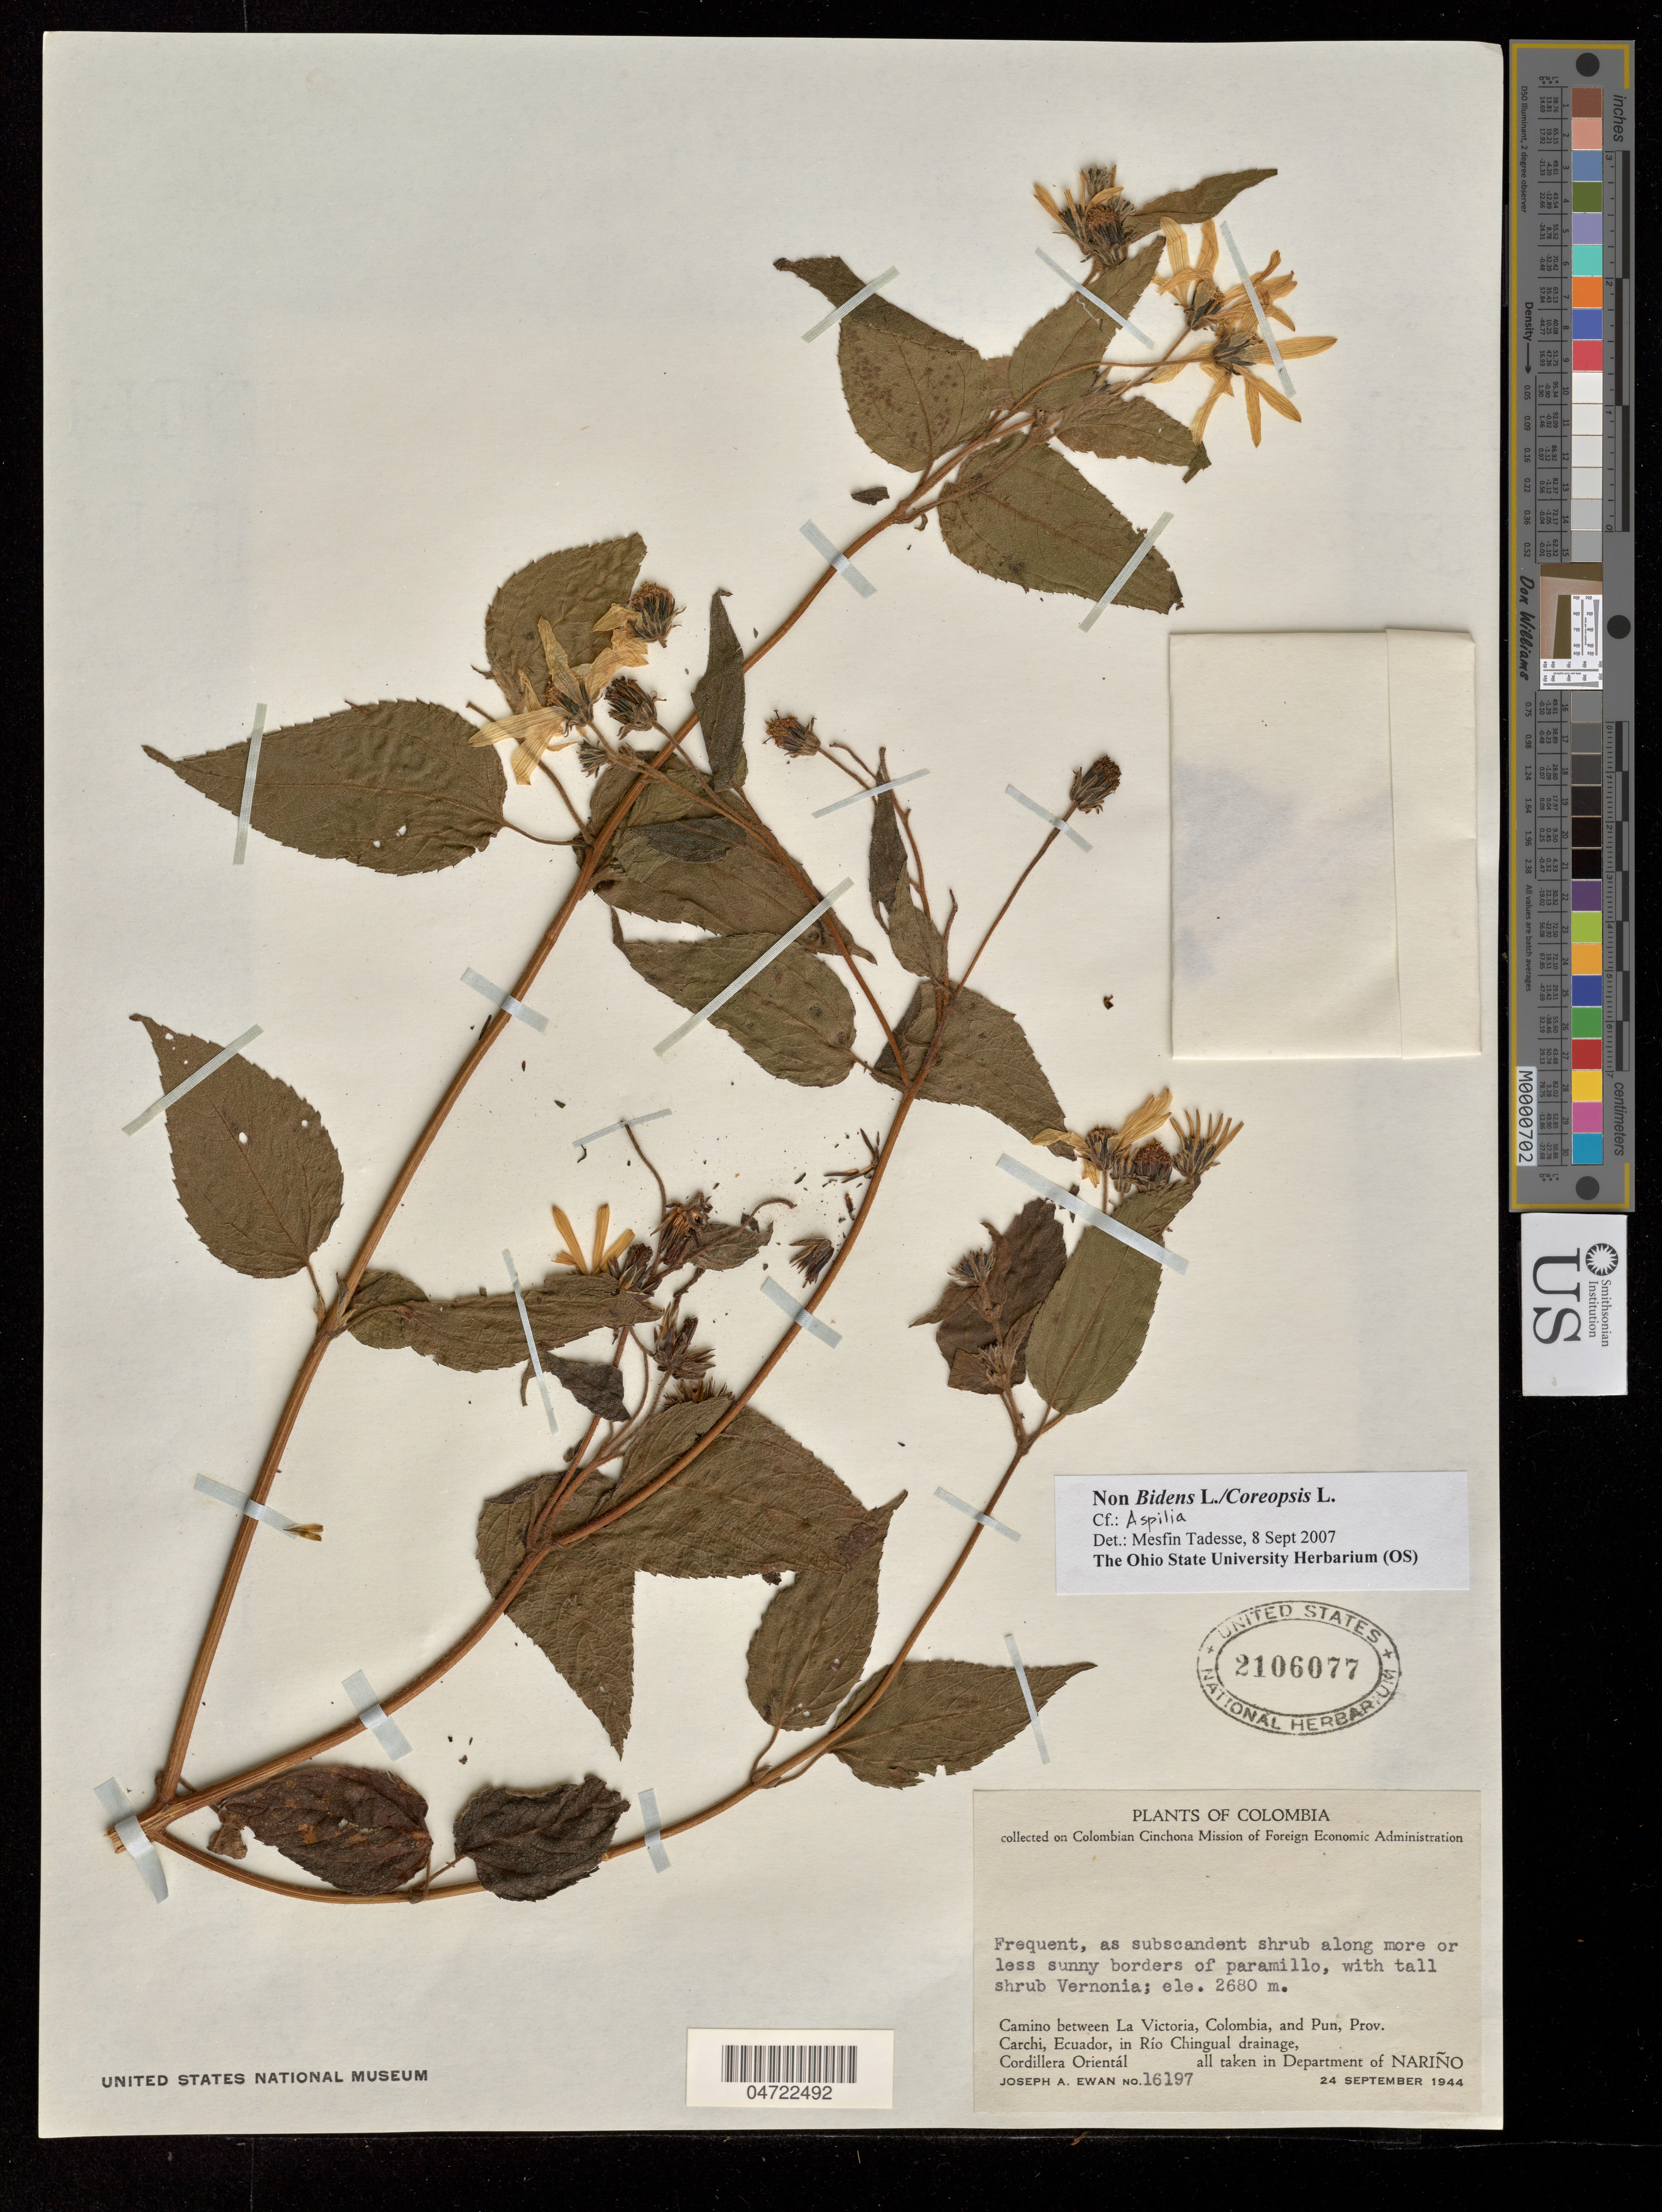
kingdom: Plantae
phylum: Tracheophyta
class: Magnoliopsida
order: Asterales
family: Asteraceae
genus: Aspilia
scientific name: Aspilia sp.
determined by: Tadesse, M.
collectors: J. A. Ewan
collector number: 16197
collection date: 1944-09-24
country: Ecuador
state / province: Carchi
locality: Camino between La Victoria, Colombia, and Pun, Ecuador, in Río Chingual drainage, Cordillera Orientál. [unsure placement]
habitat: along sunny borders of paramillo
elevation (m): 2680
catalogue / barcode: US 2106077